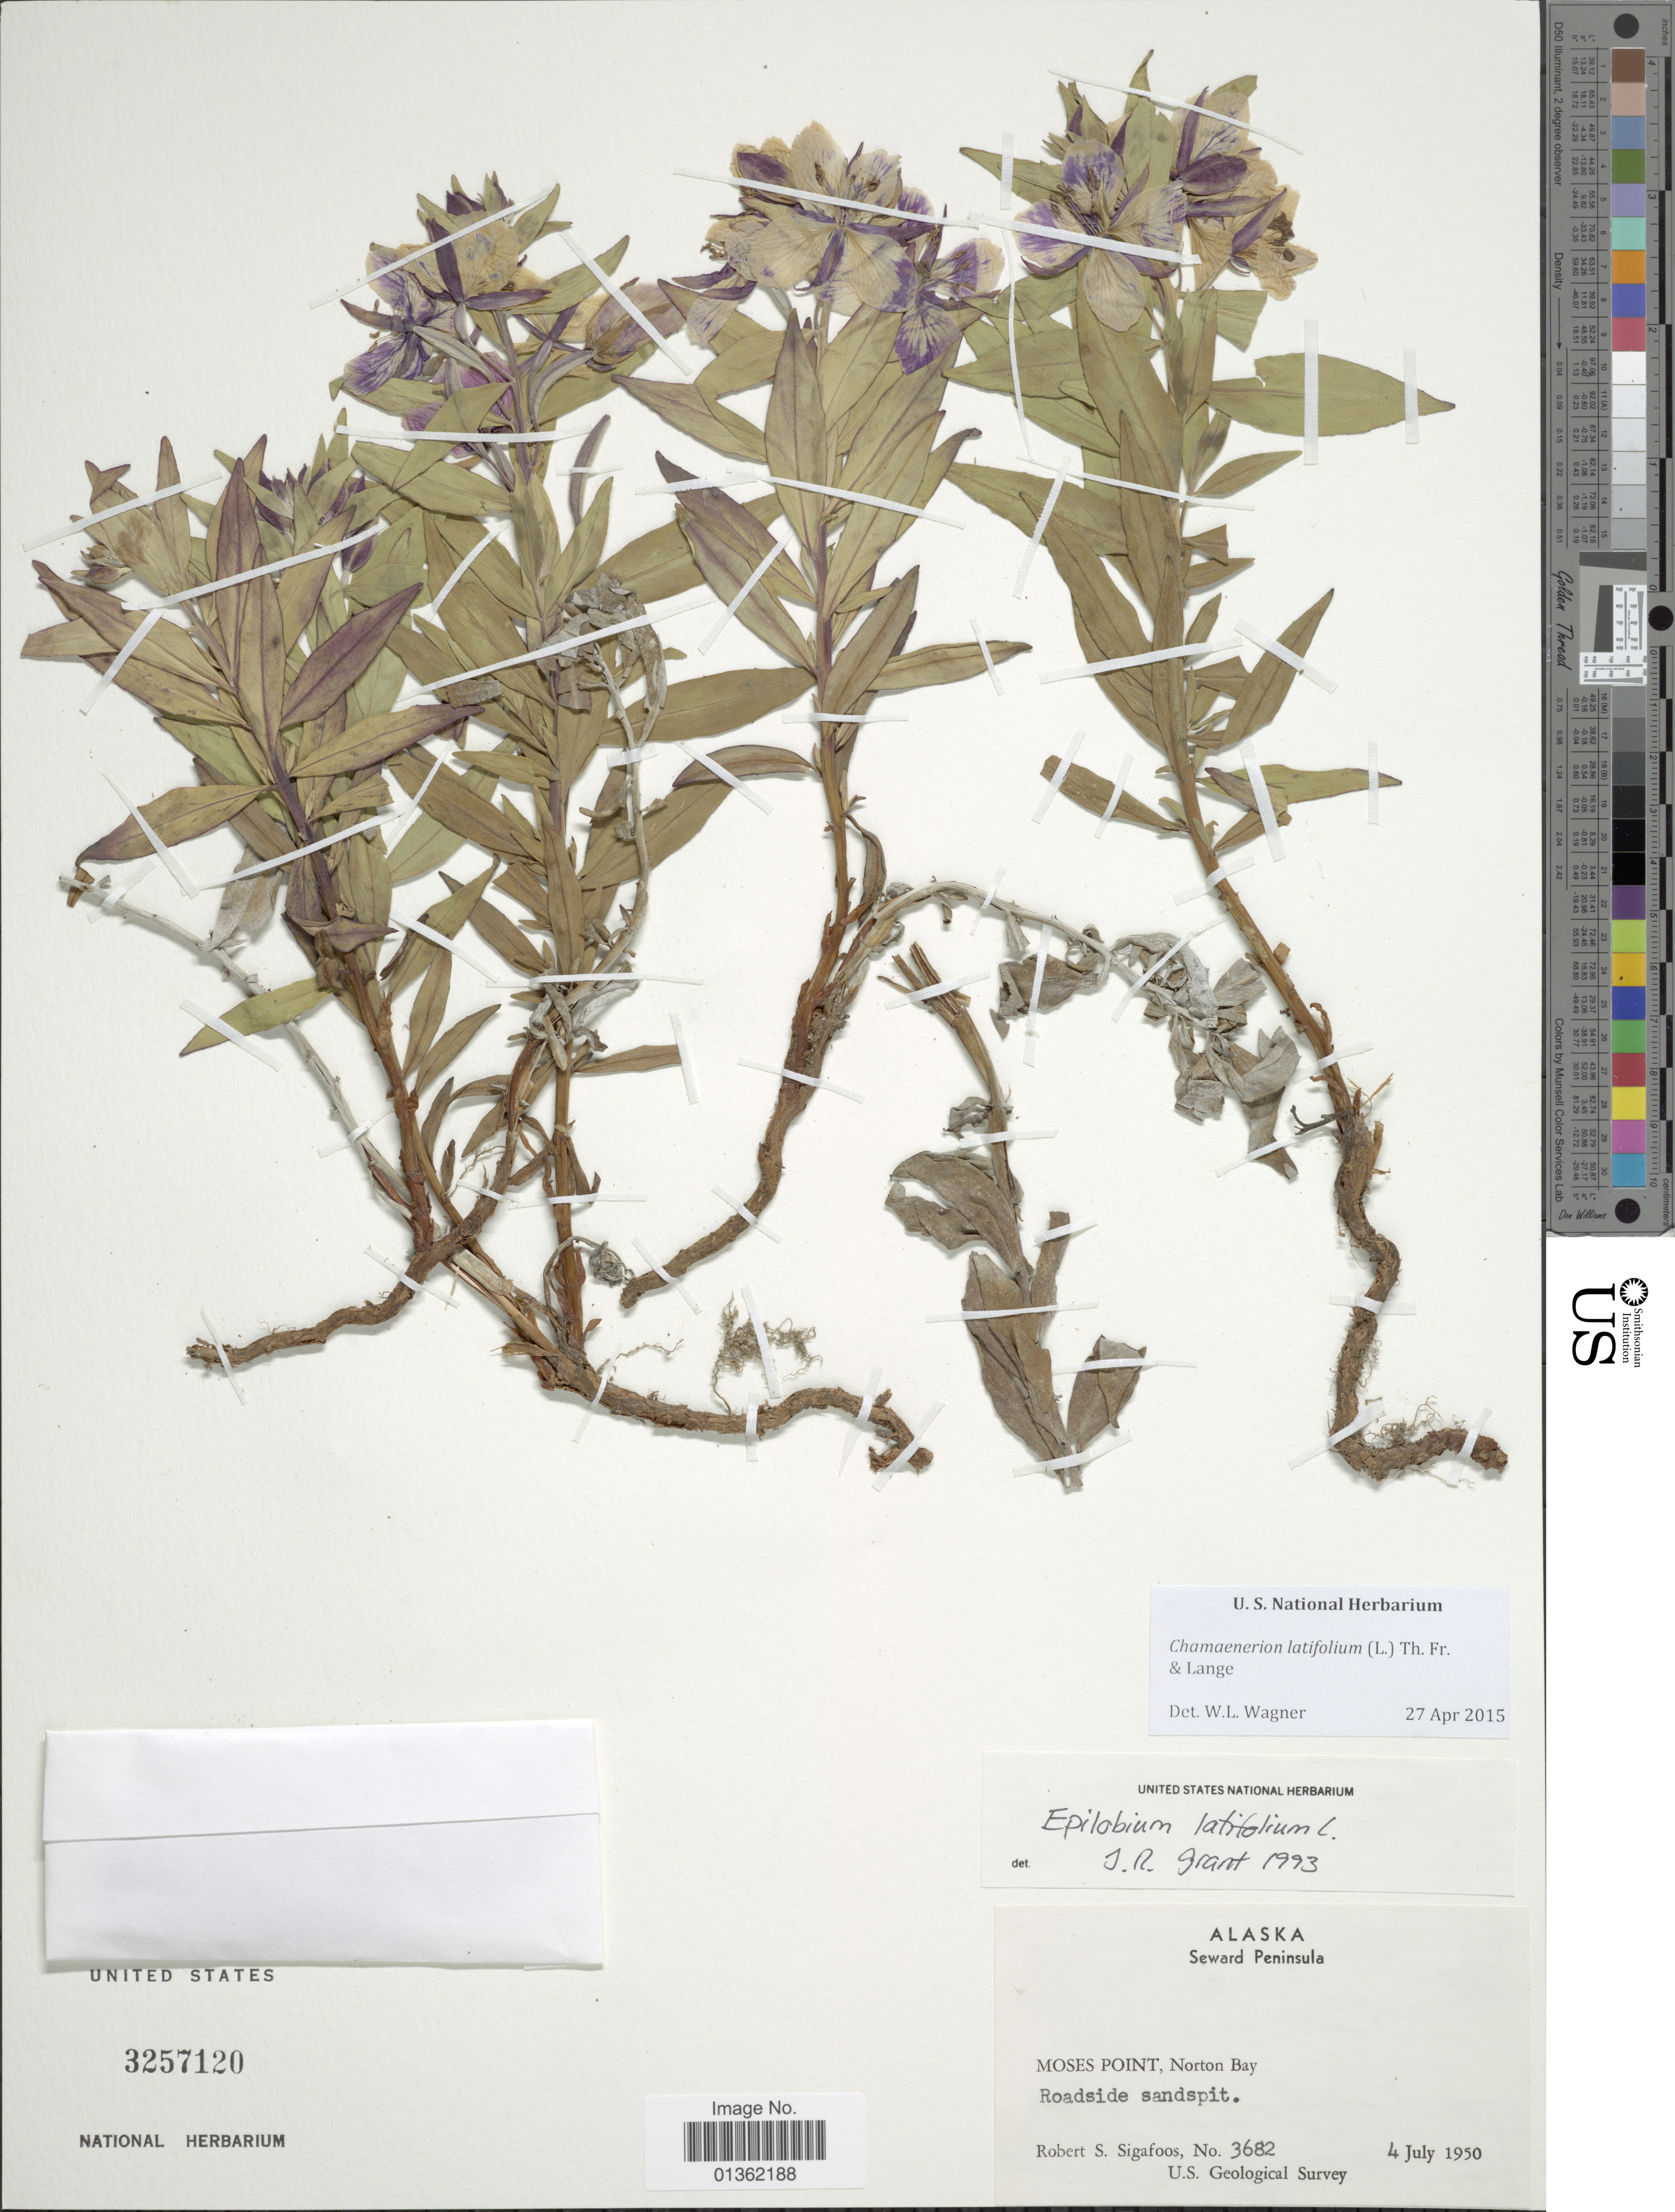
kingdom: Plantae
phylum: Tracheophyta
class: Magnoliopsida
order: Myrtales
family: Onagraceae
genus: Chamaenerion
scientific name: Chamaenerion latifolium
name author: (L.) Th. Fr. & Lange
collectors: R. Sigafoos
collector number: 3682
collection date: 1950-07-04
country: United States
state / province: Alaska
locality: Seward Peninsula. Moses Point, Norton Bay.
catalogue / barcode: US 3257120